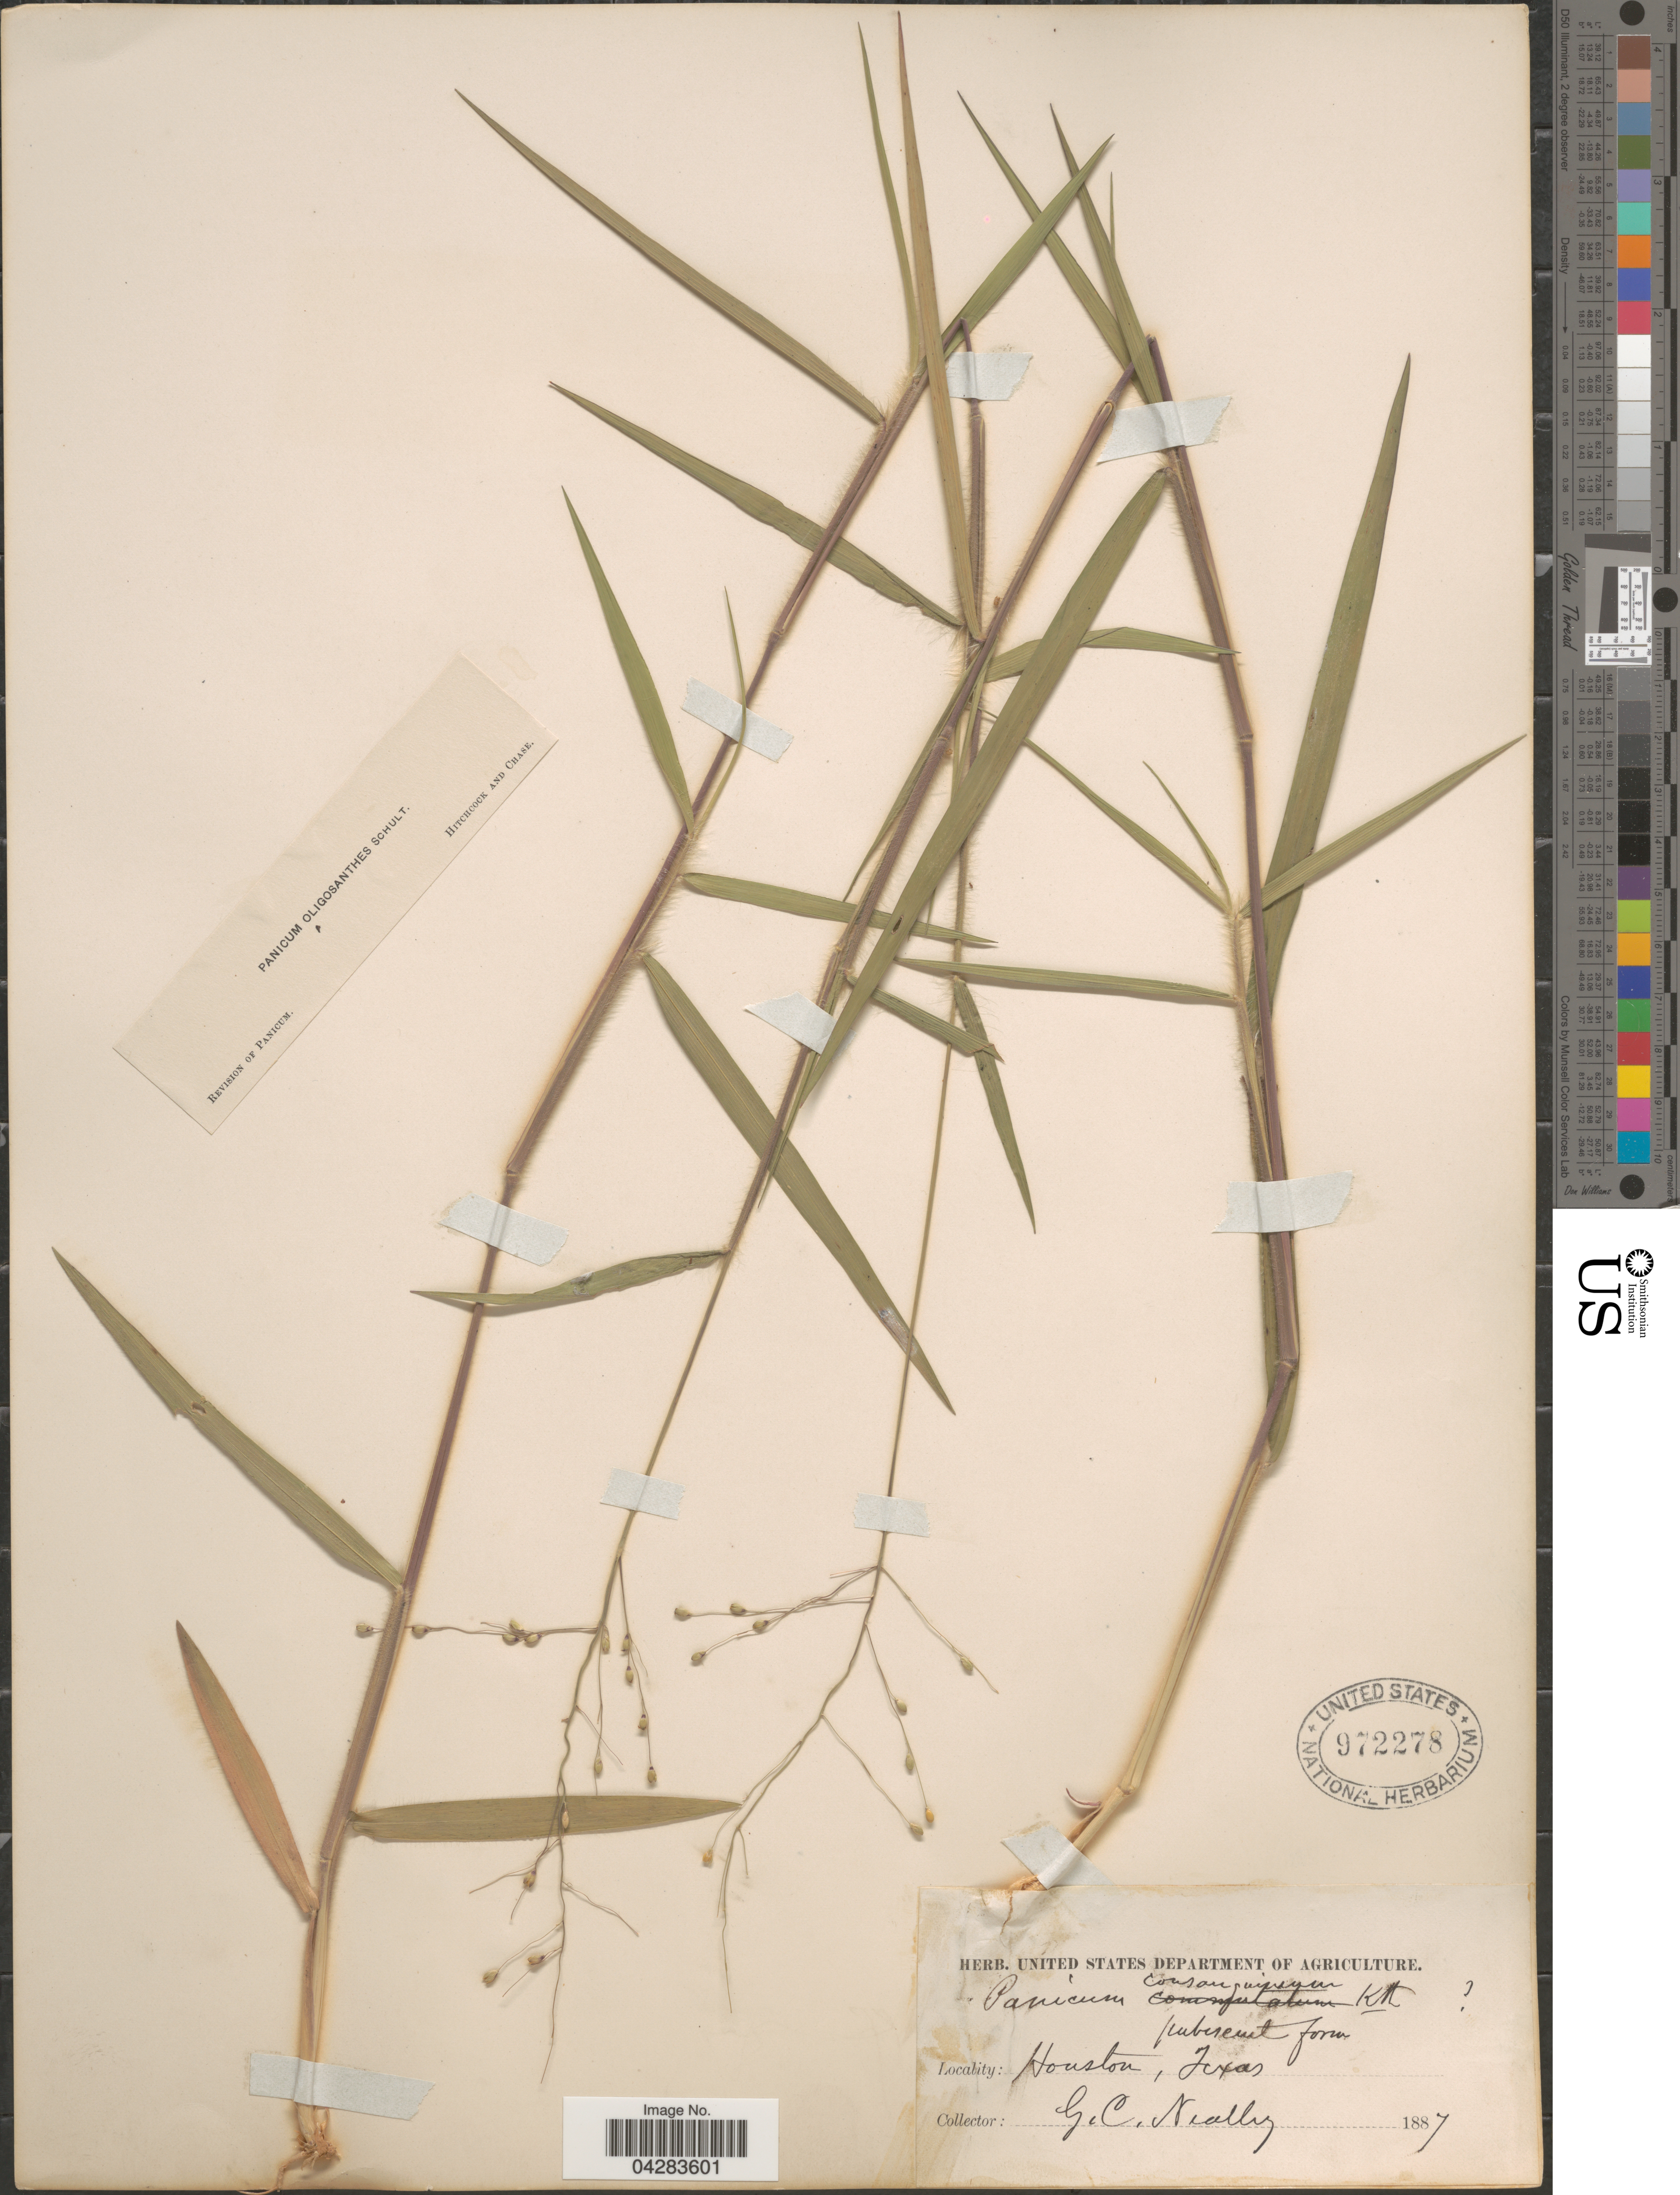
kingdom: Plantae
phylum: Tracheophyta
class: Liliopsida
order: Poales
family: Poaceae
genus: Dichanthelium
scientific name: Dichanthelium oligosanthes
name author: (Schult.) Gould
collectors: G. C. Nealley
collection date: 1887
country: United States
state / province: Texas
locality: Houston.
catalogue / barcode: US 972278